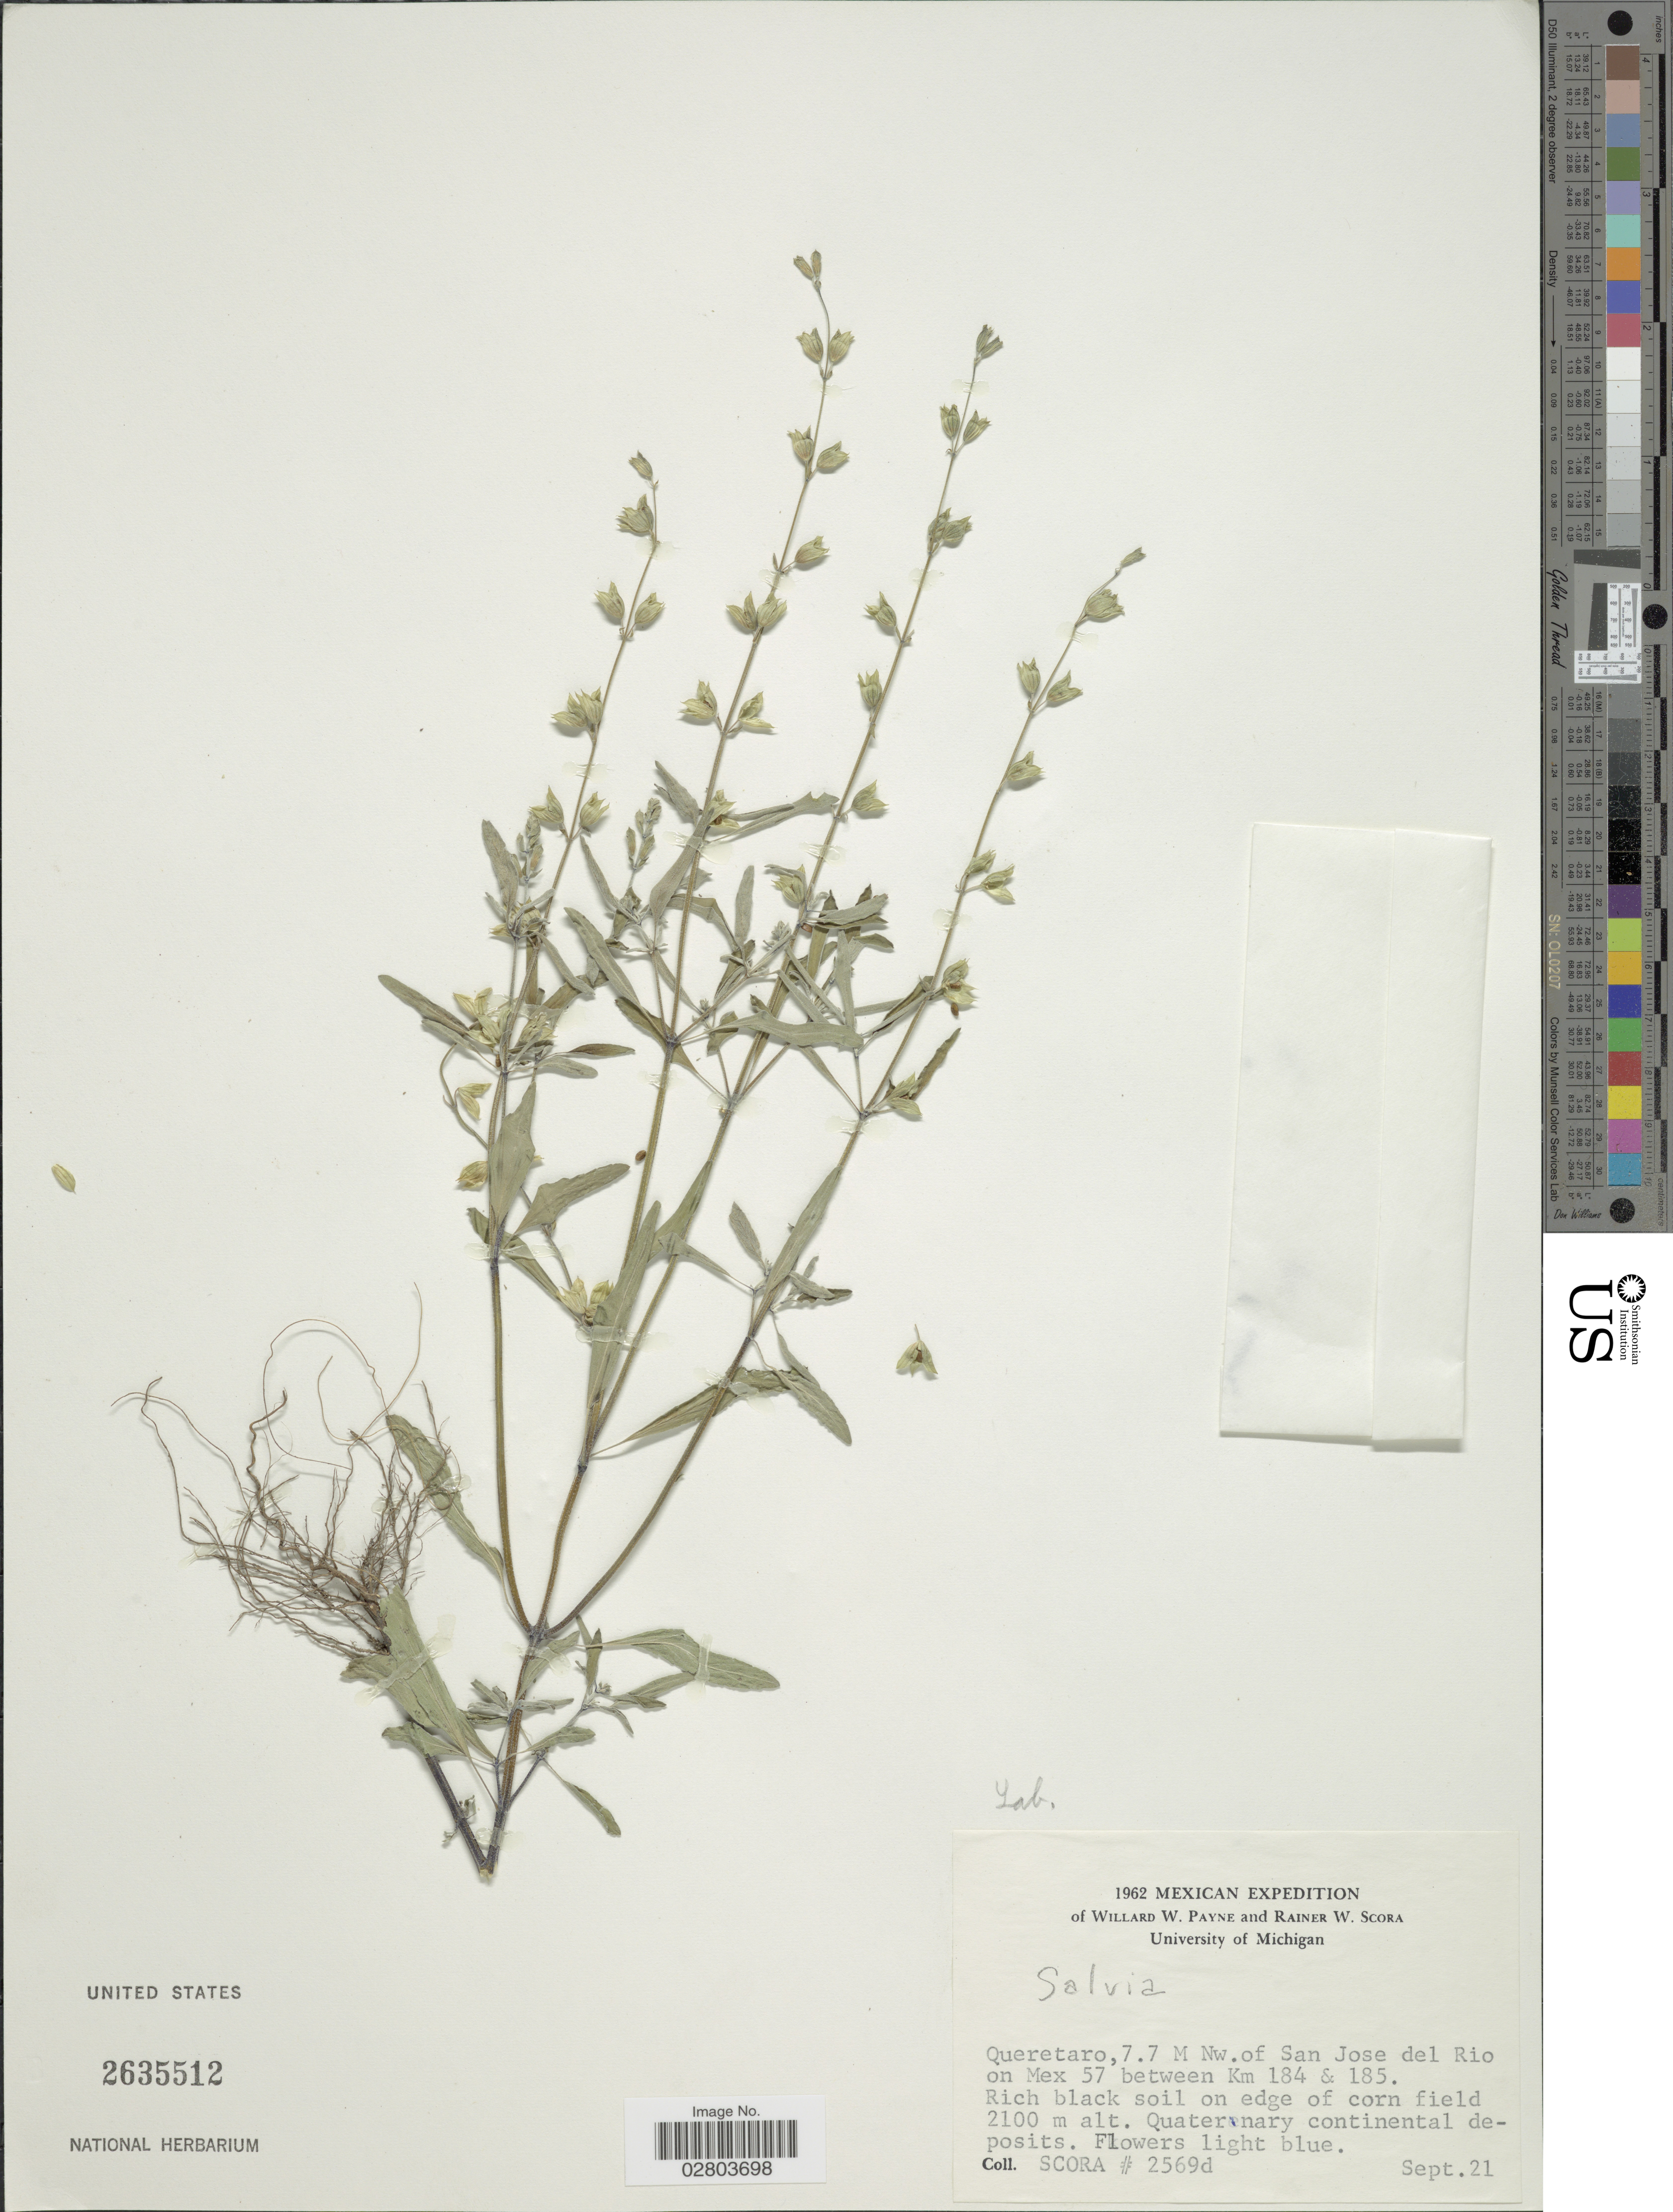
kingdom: Plantae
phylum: Tracheophyta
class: Magnoliopsida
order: Lamiales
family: Lamiaceae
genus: Salvia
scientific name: Salvia sp.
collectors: R. Scora & W. Payne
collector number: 2569d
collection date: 1962-09-21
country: Mexico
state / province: Querétaro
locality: Queretaro, 7.7 M Nw. of San Jose del Rio on Mex 57 between Km 184 & 185.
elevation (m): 2100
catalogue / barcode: US 2635512